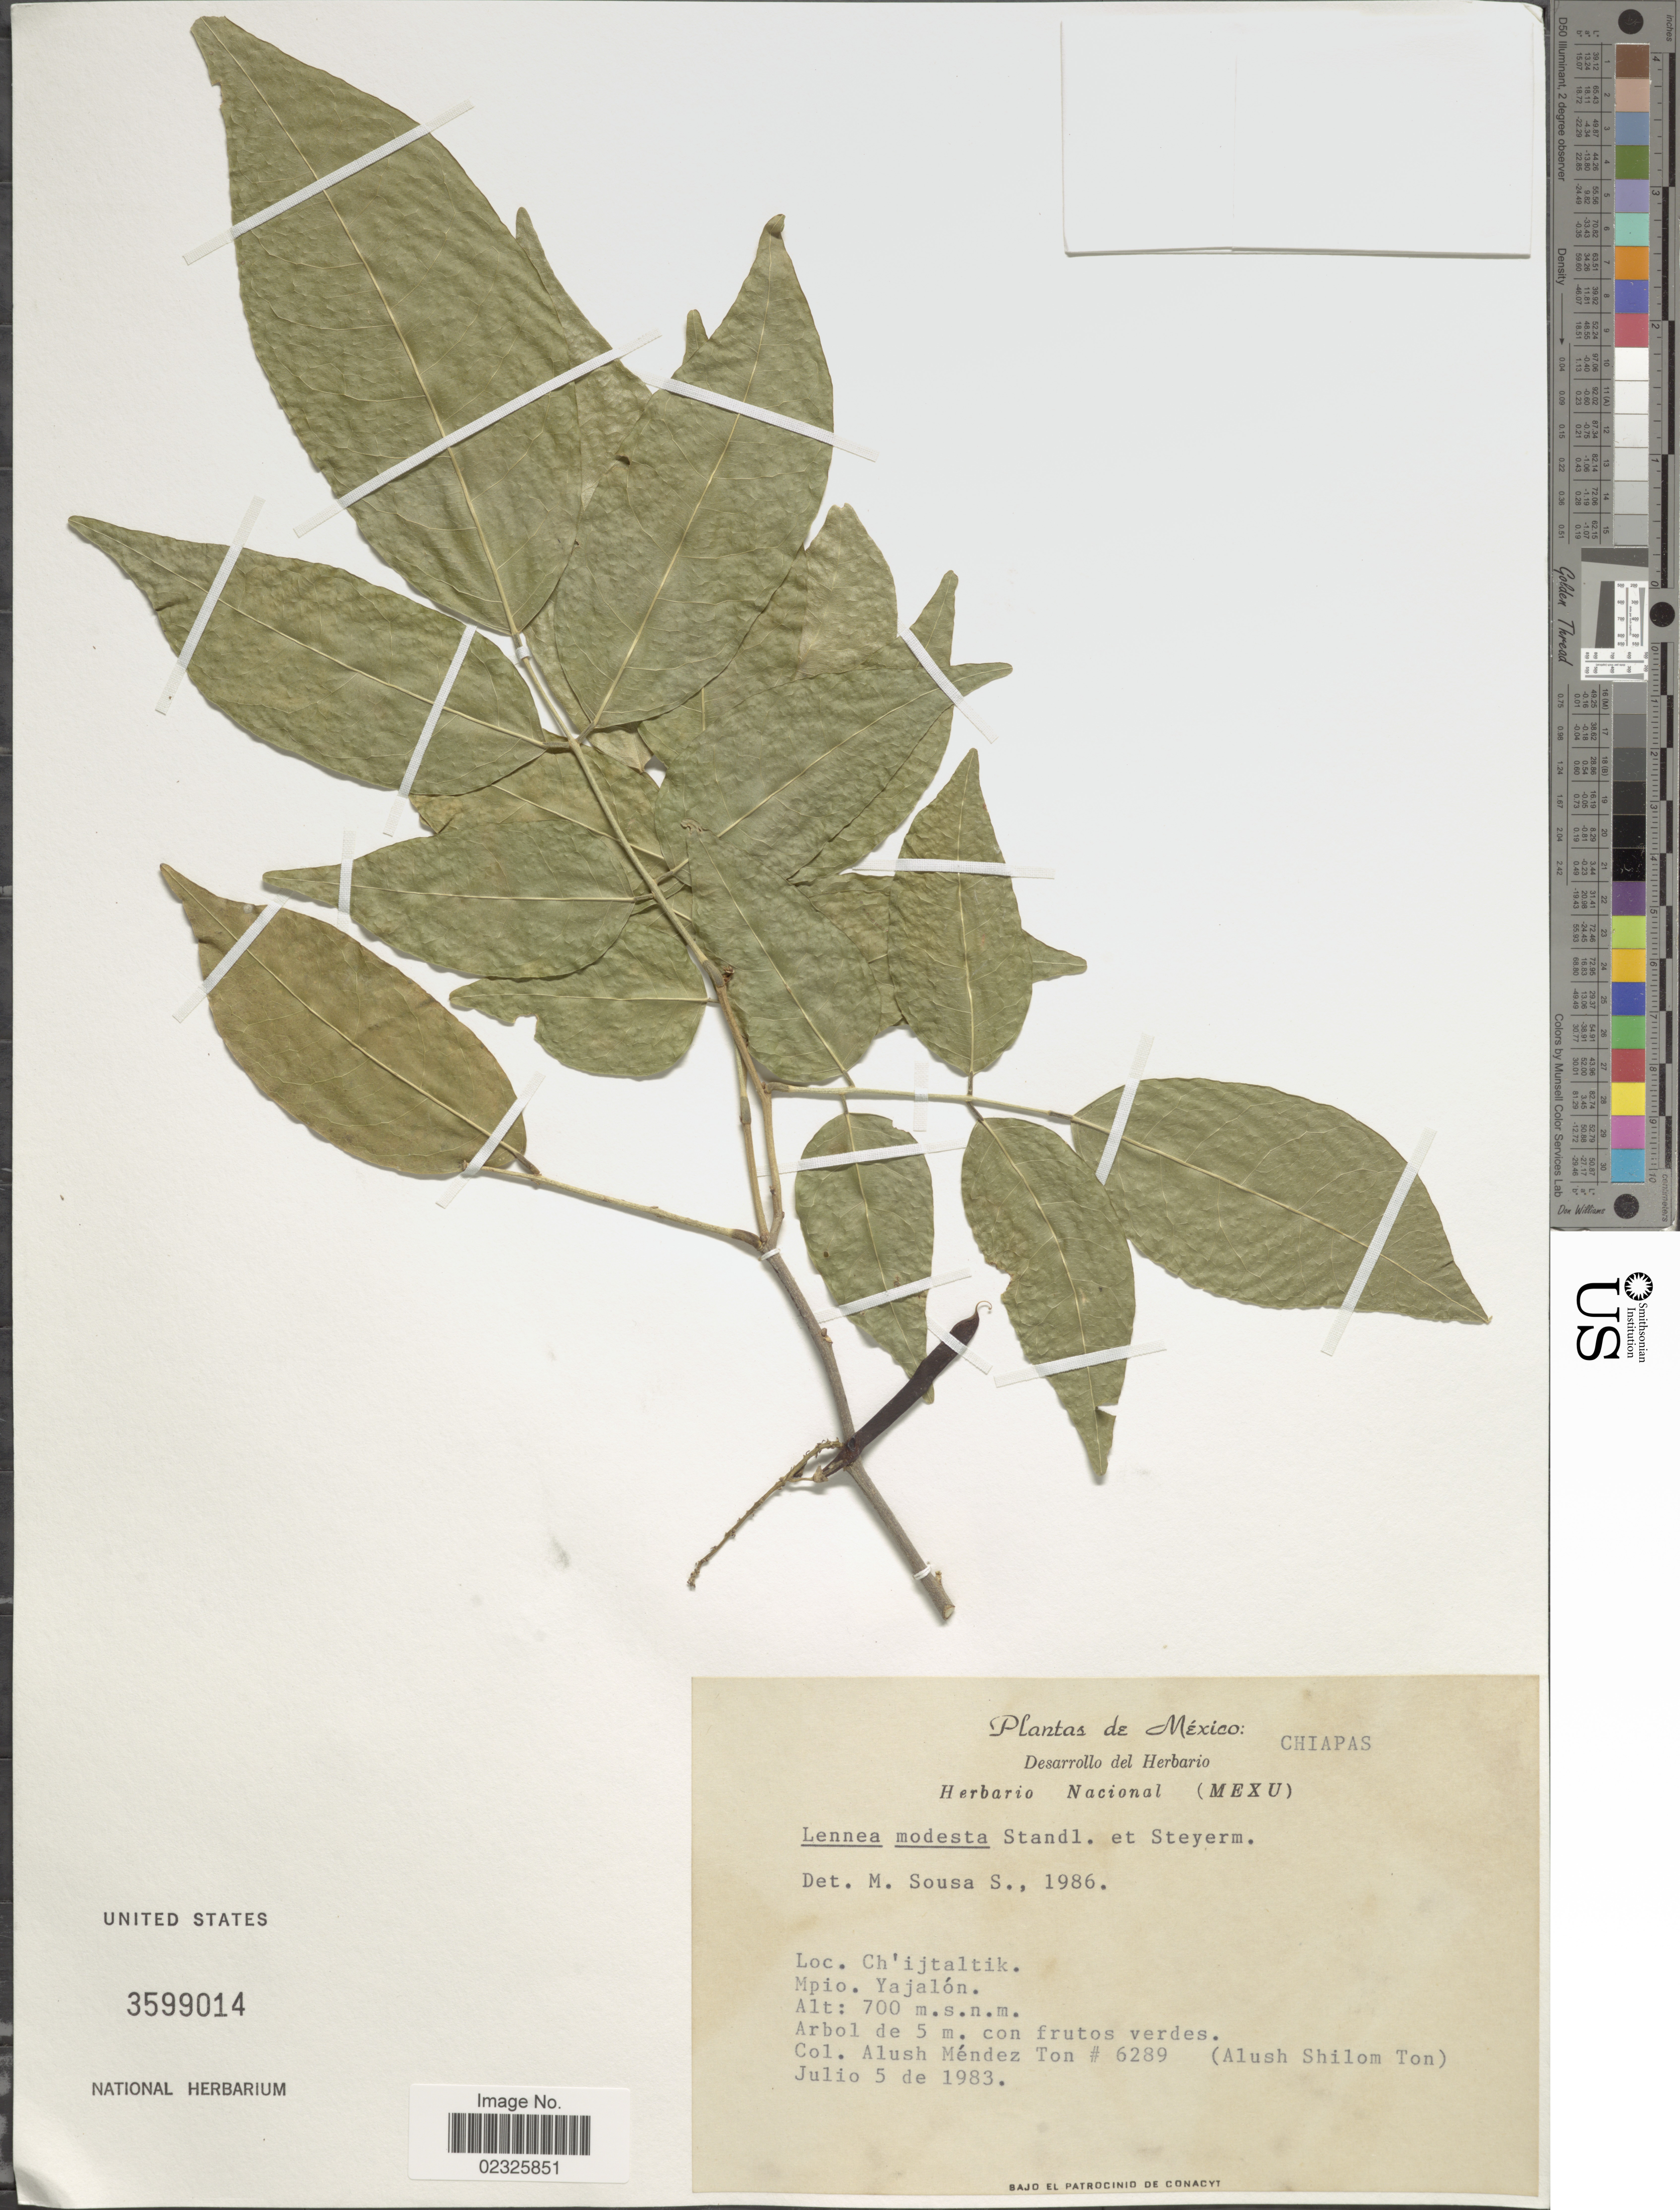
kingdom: Plantae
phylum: Tracheophyta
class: Magnoliopsida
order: Fabales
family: Fabaceae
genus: Lennea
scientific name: Lennea modesta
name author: (Standl. & Steyerm.) Standl. & Steyerm.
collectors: A. M. Ton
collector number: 6289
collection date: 1983-07-05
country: Mexico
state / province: Chiapas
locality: Ch'ijtaltik, Mpio. Yajalon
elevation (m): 700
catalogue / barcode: US 3599014